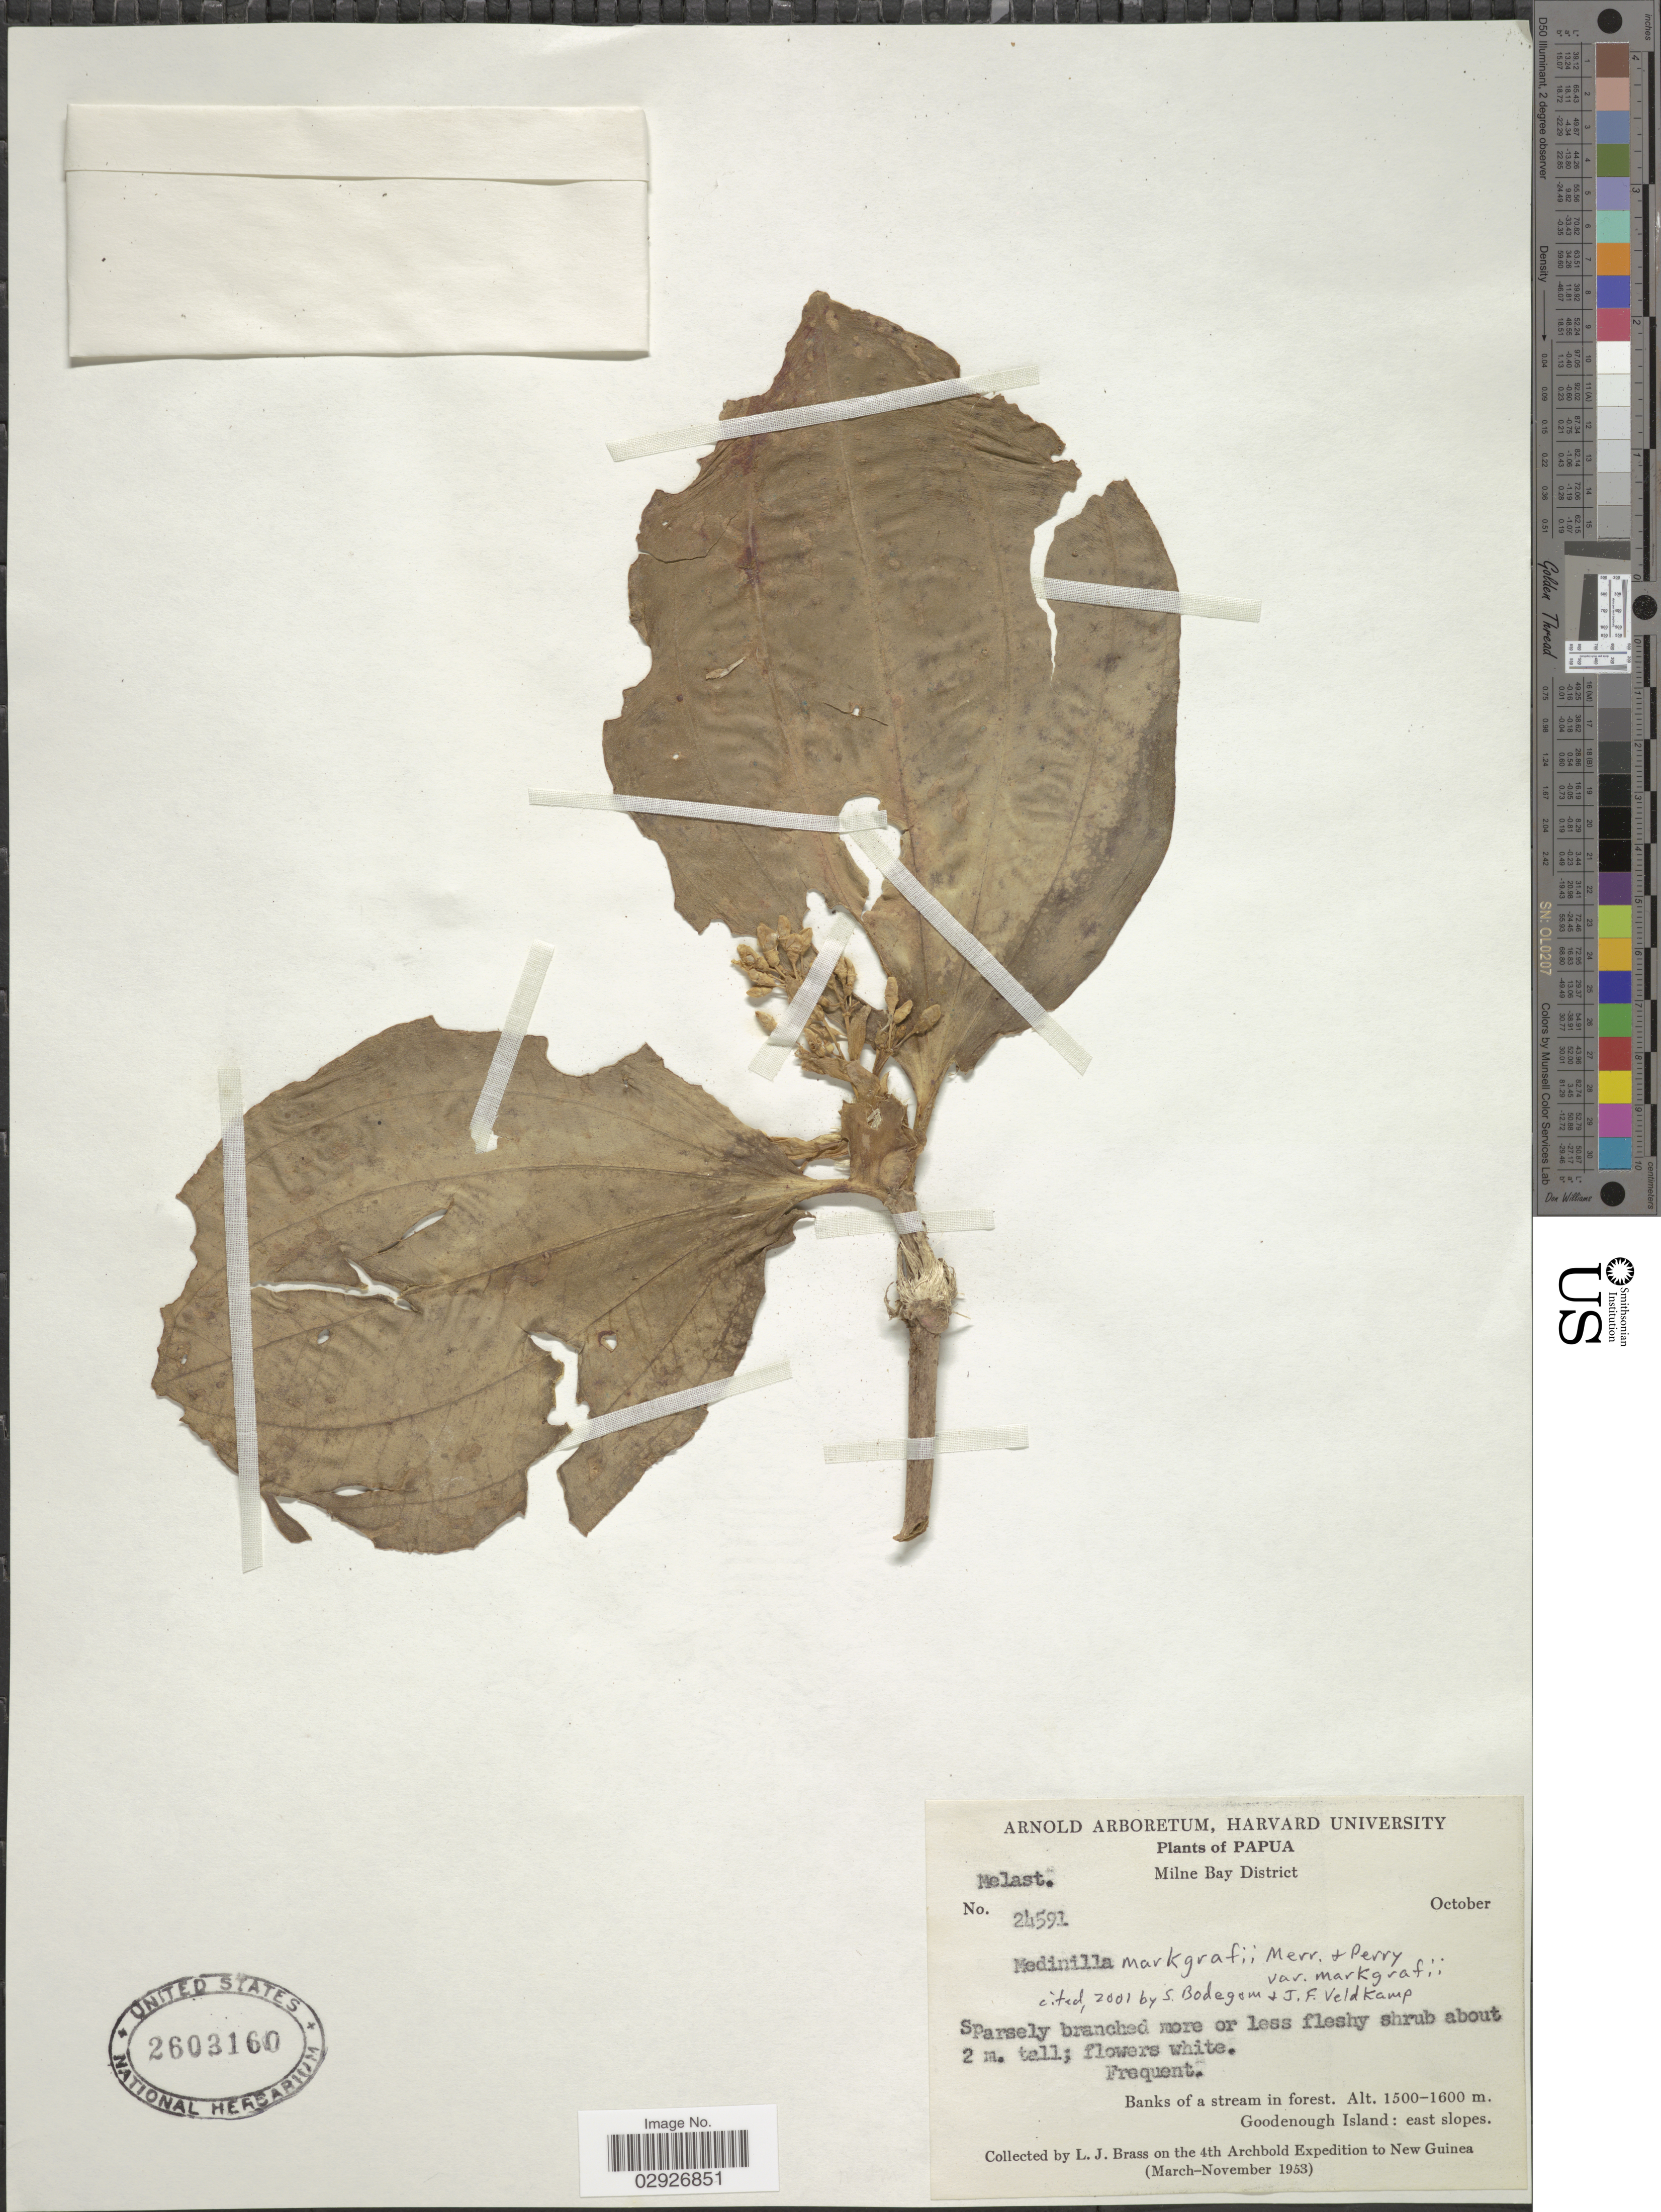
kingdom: Plantae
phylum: Tracheophyta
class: Magnoliopsida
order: Myrtales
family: Melastomataceae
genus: Medinilla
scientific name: Medinilla markgrafi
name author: Merr. & L.M. Perry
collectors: L. J. Brass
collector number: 24591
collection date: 1953-10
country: Papua New Guinea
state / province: Milne Bay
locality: Milne Bay District. Banks of a stream in forest. Goodenough Island: east slopes.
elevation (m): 1500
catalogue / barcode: US 2603160